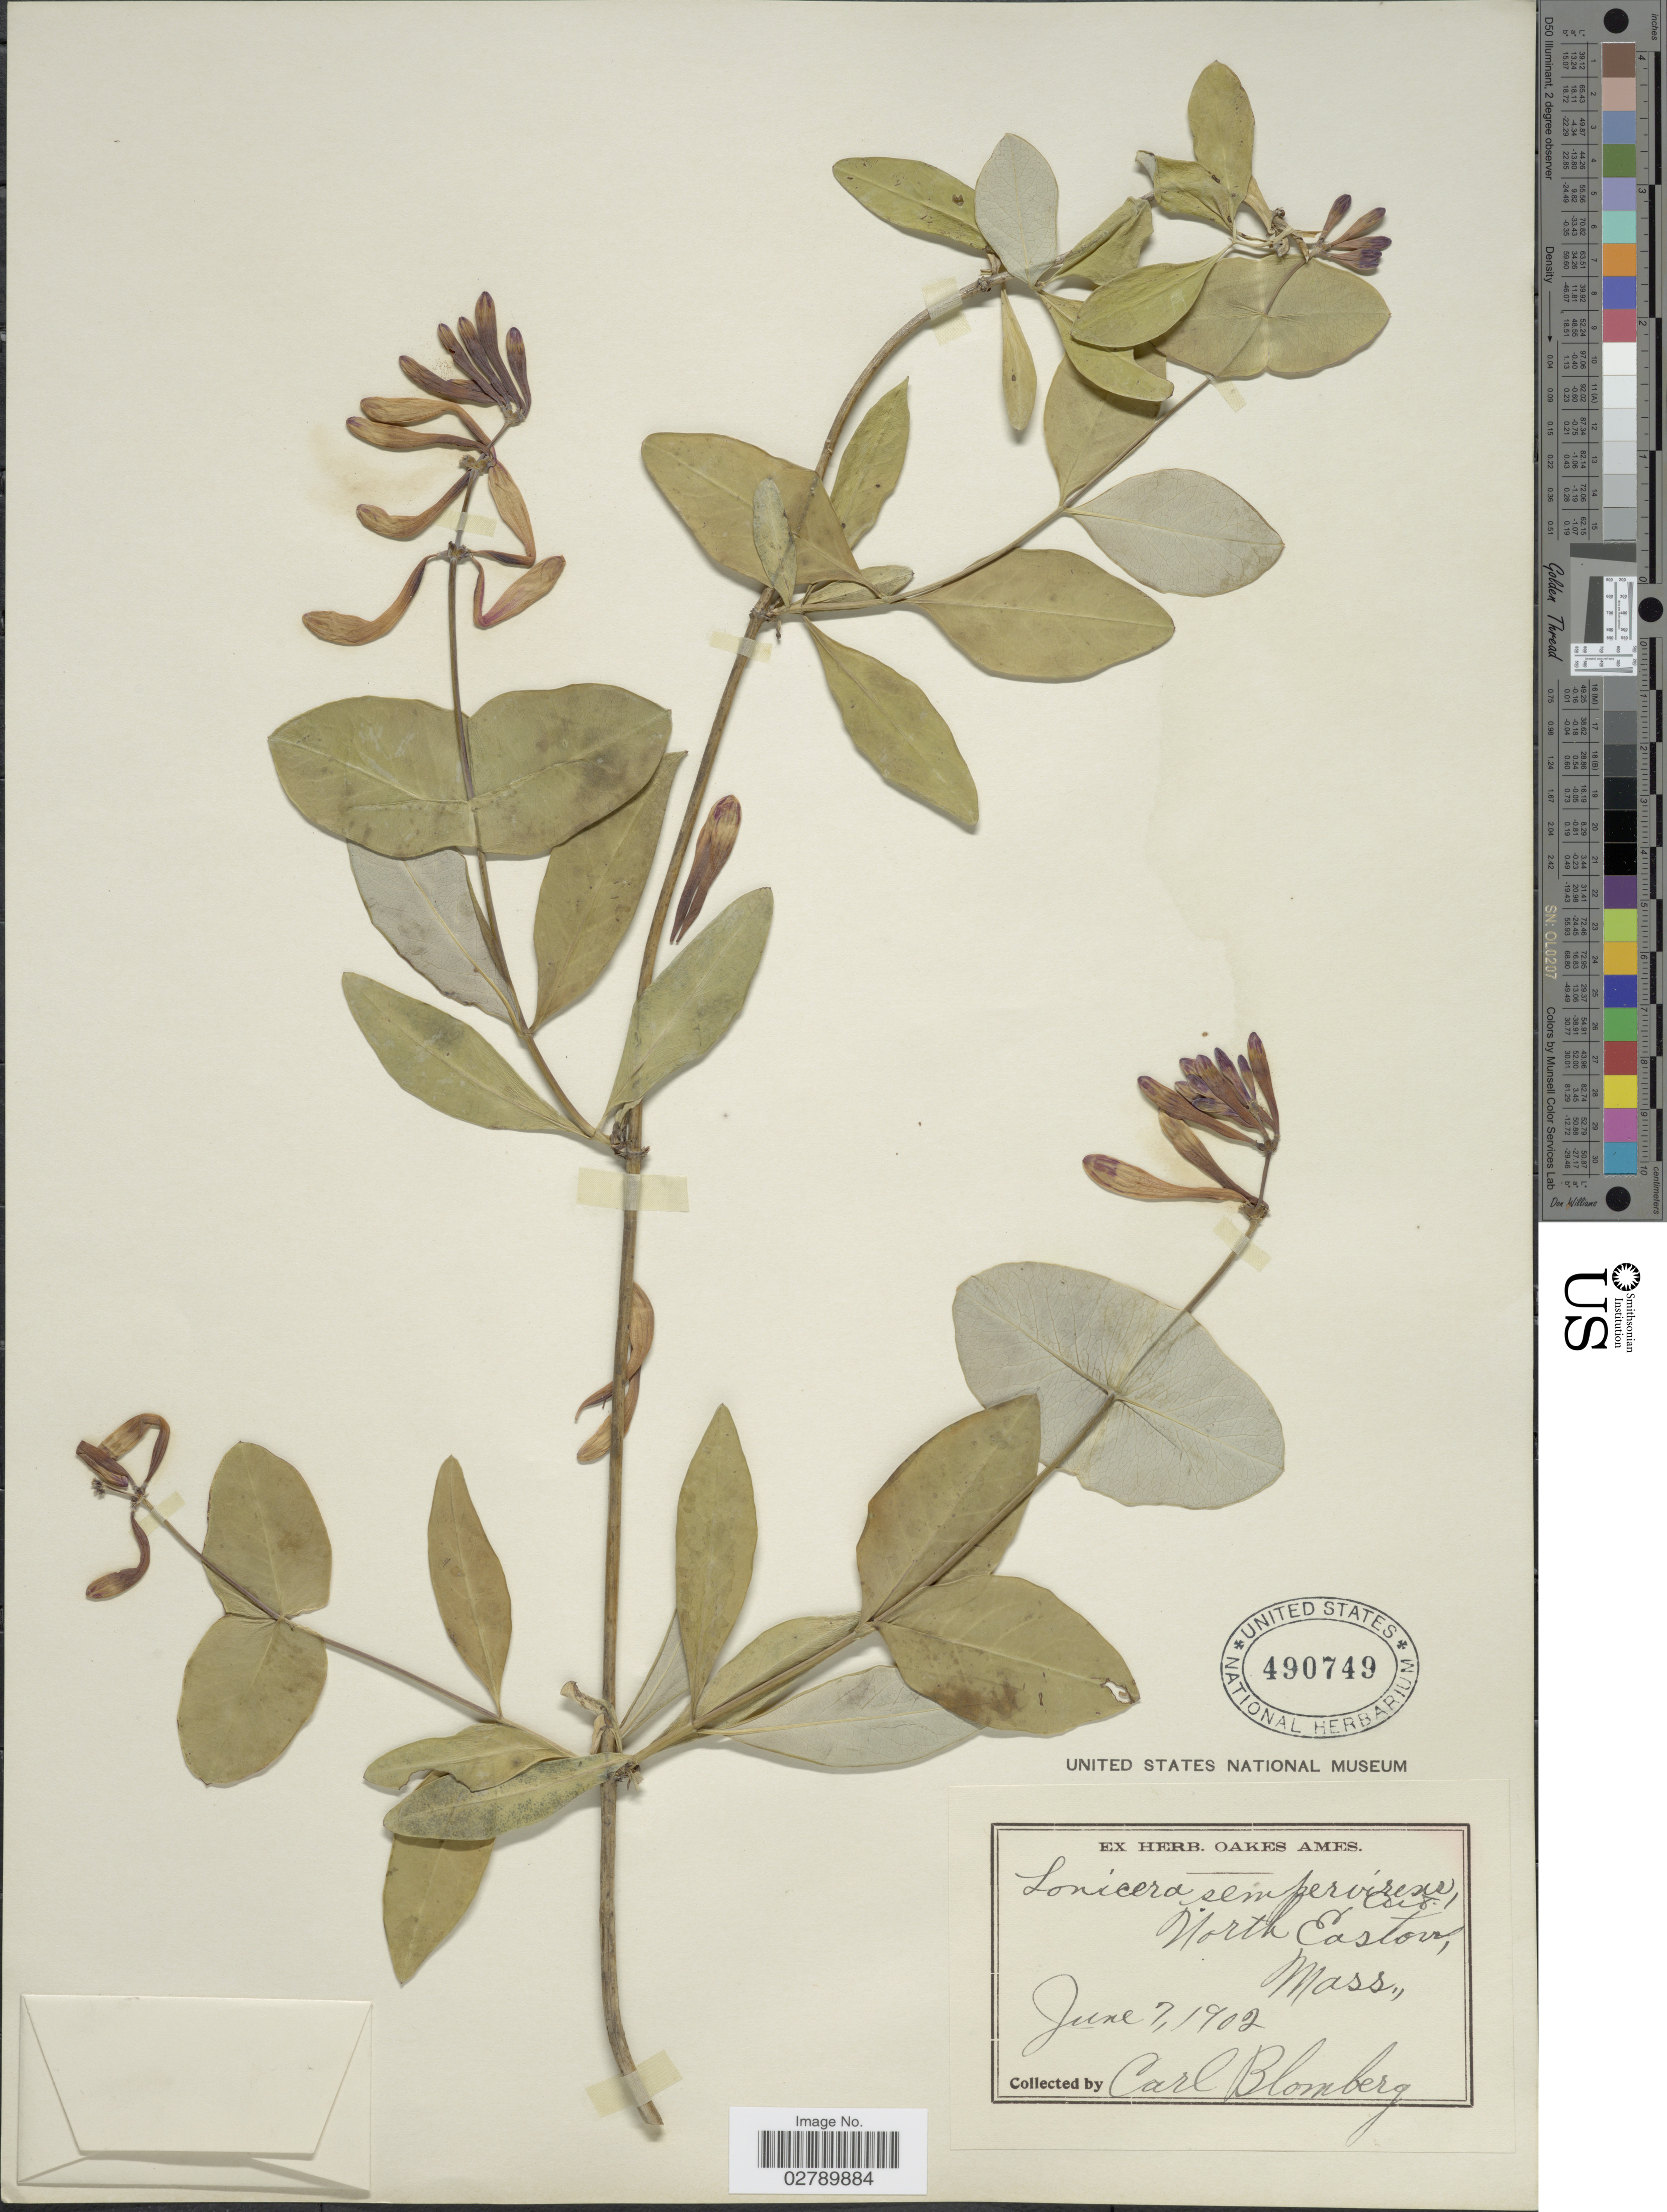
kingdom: Plantae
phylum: Tracheophyta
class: Magnoliopsida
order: Dipsacales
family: Caprifoliaceae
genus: Lonicera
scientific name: Lonicera sempervirens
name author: L.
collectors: A. Blomberg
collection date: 1902-06-07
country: United States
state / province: Massachusetts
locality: North Easton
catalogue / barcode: US 490749